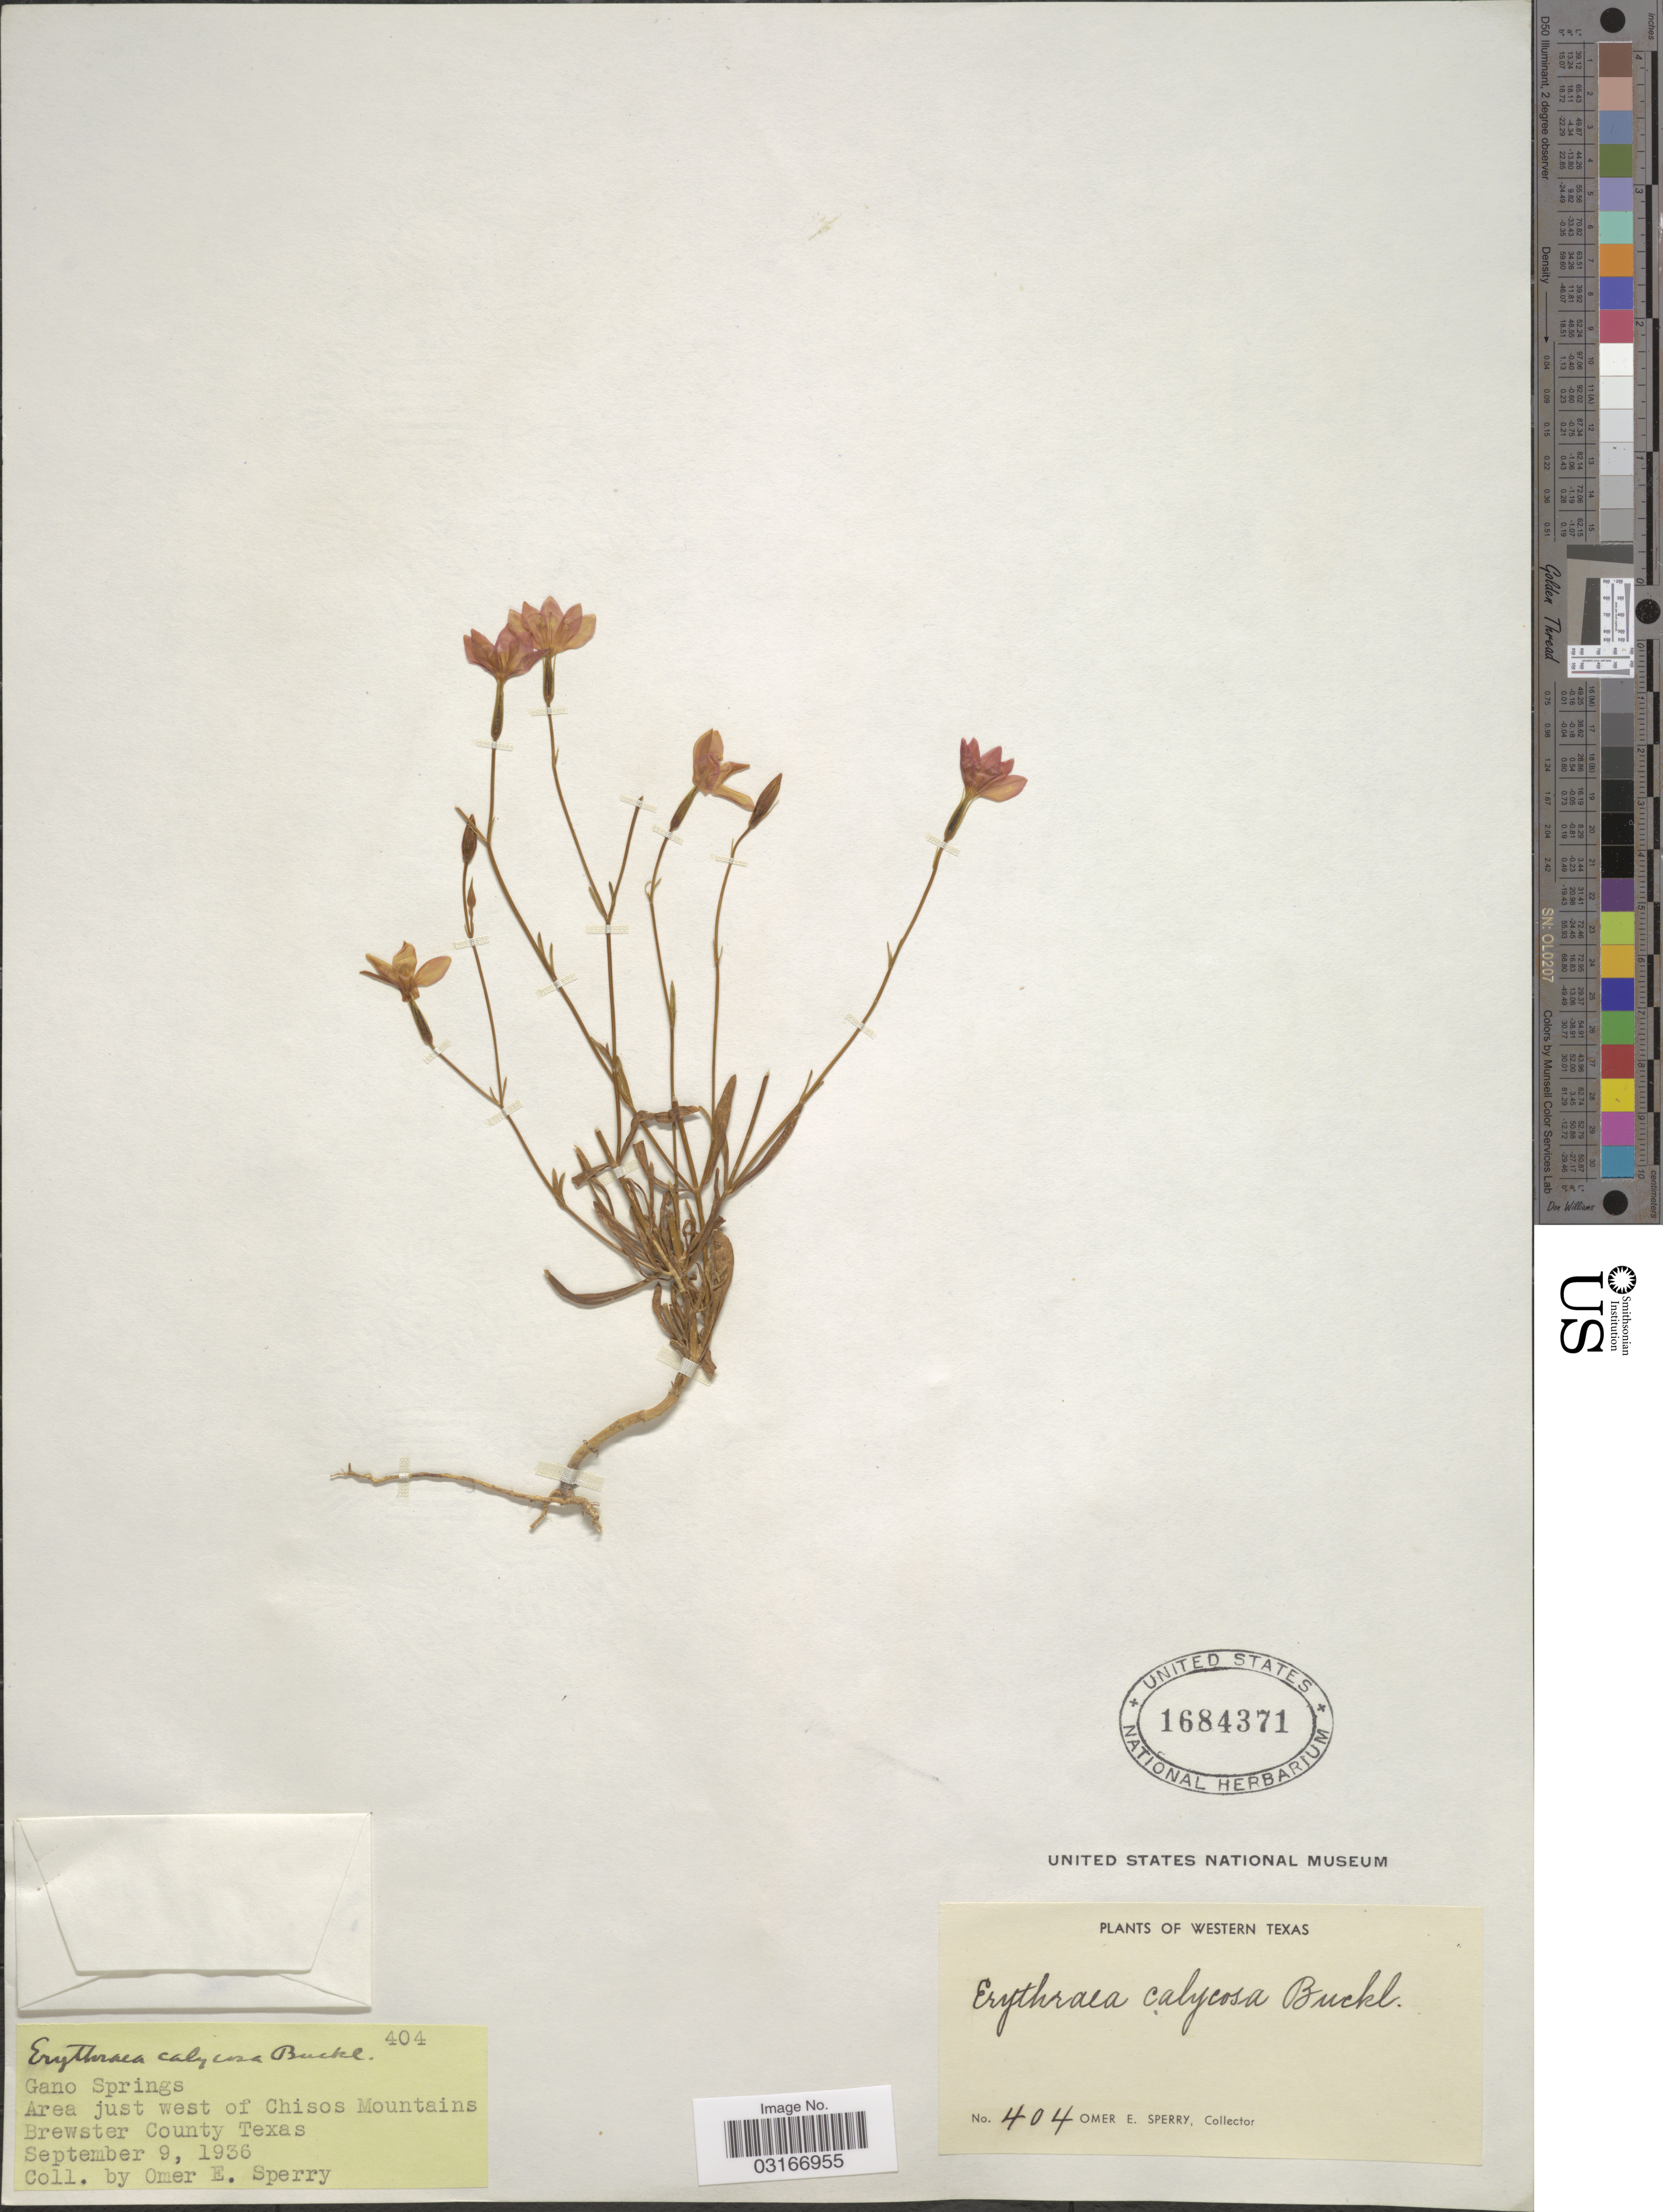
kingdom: Plantae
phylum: Tracheophyta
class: Magnoliopsida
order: Gentianales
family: Gentianaceae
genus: Centaurium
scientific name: Centaurium calycosum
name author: (Buckley) Buckley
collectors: O. E. Sperry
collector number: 404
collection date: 1936-09-09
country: United States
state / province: Texas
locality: Western Texas, Gano Springs, Area just west of Chisos Mountains, Brewster County.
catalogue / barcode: US 1684371